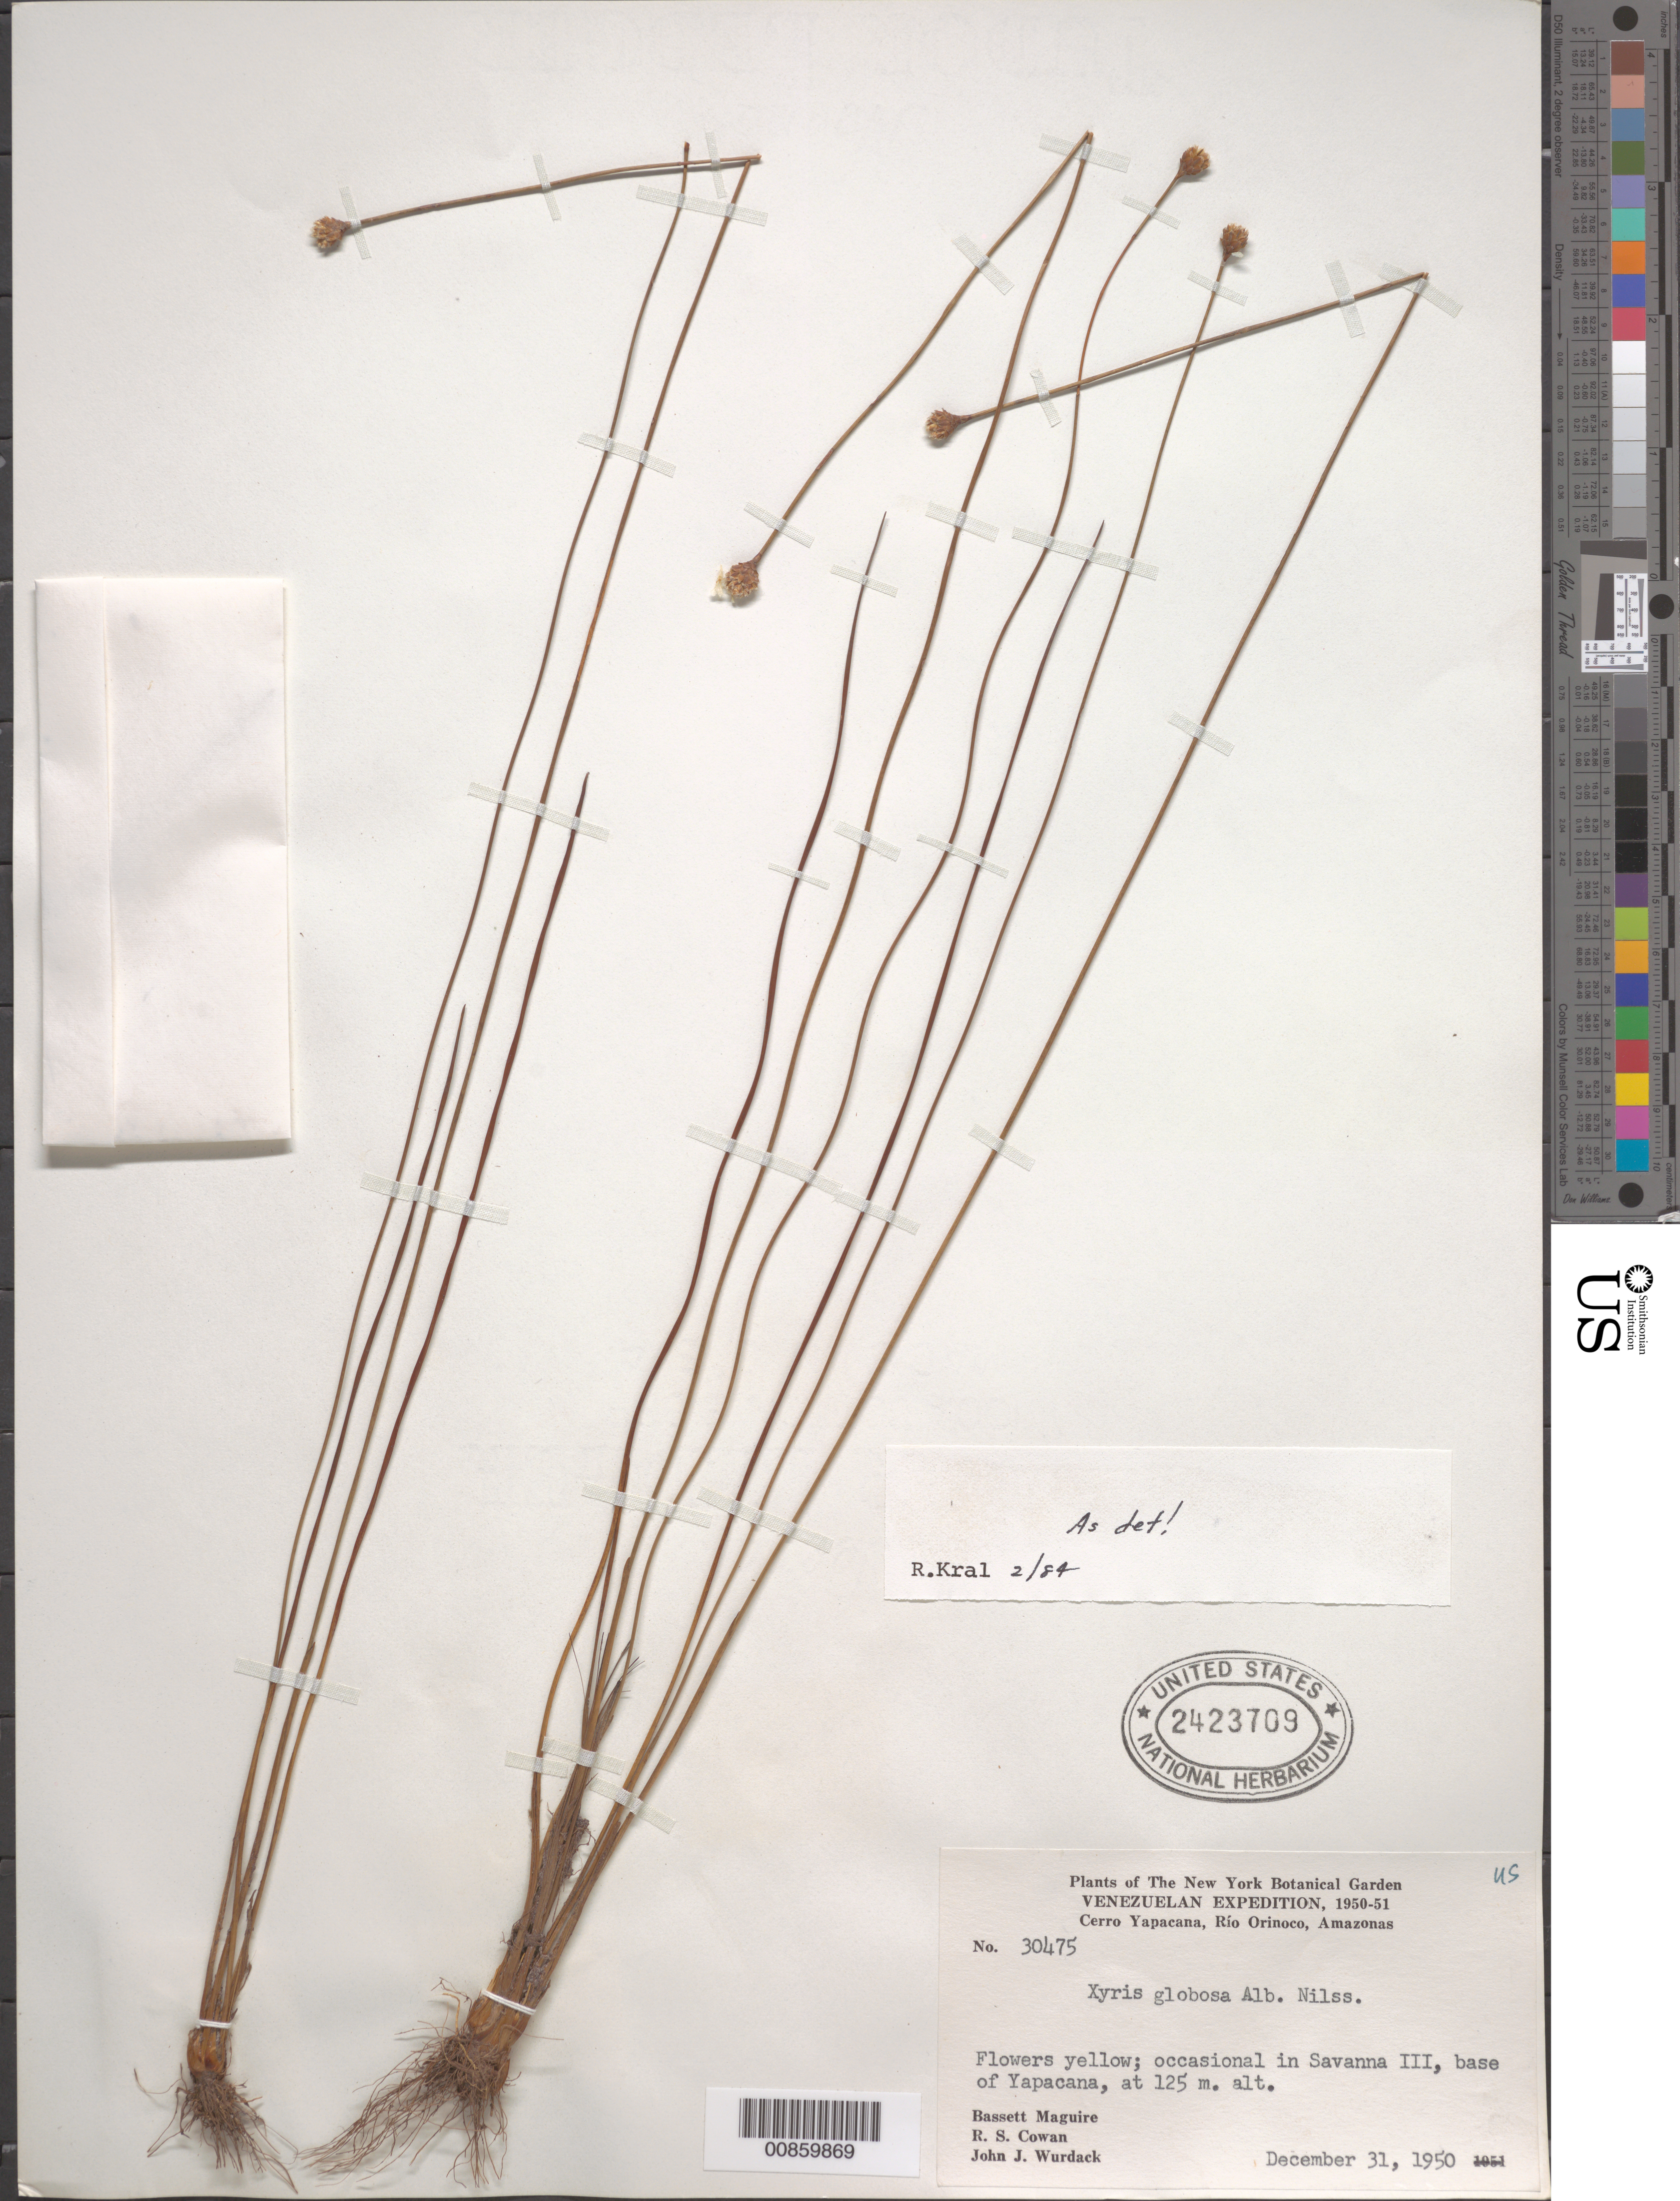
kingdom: Plantae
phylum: Tracheophyta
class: Liliopsida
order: Poales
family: Xyridaceae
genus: Xyris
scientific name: Xyris globosa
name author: Nilsson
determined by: Kral, Robert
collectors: B. Maguire, R. S. Cowan & J. J. Wurdack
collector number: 30475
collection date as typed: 31-Dec-50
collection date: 1950-12-31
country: Venezuela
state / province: Amazonas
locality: Cerro Yapacána, Río Orinoco; Savanna No. 3, base of Yapacána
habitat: Savanna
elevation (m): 125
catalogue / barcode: US 2423709